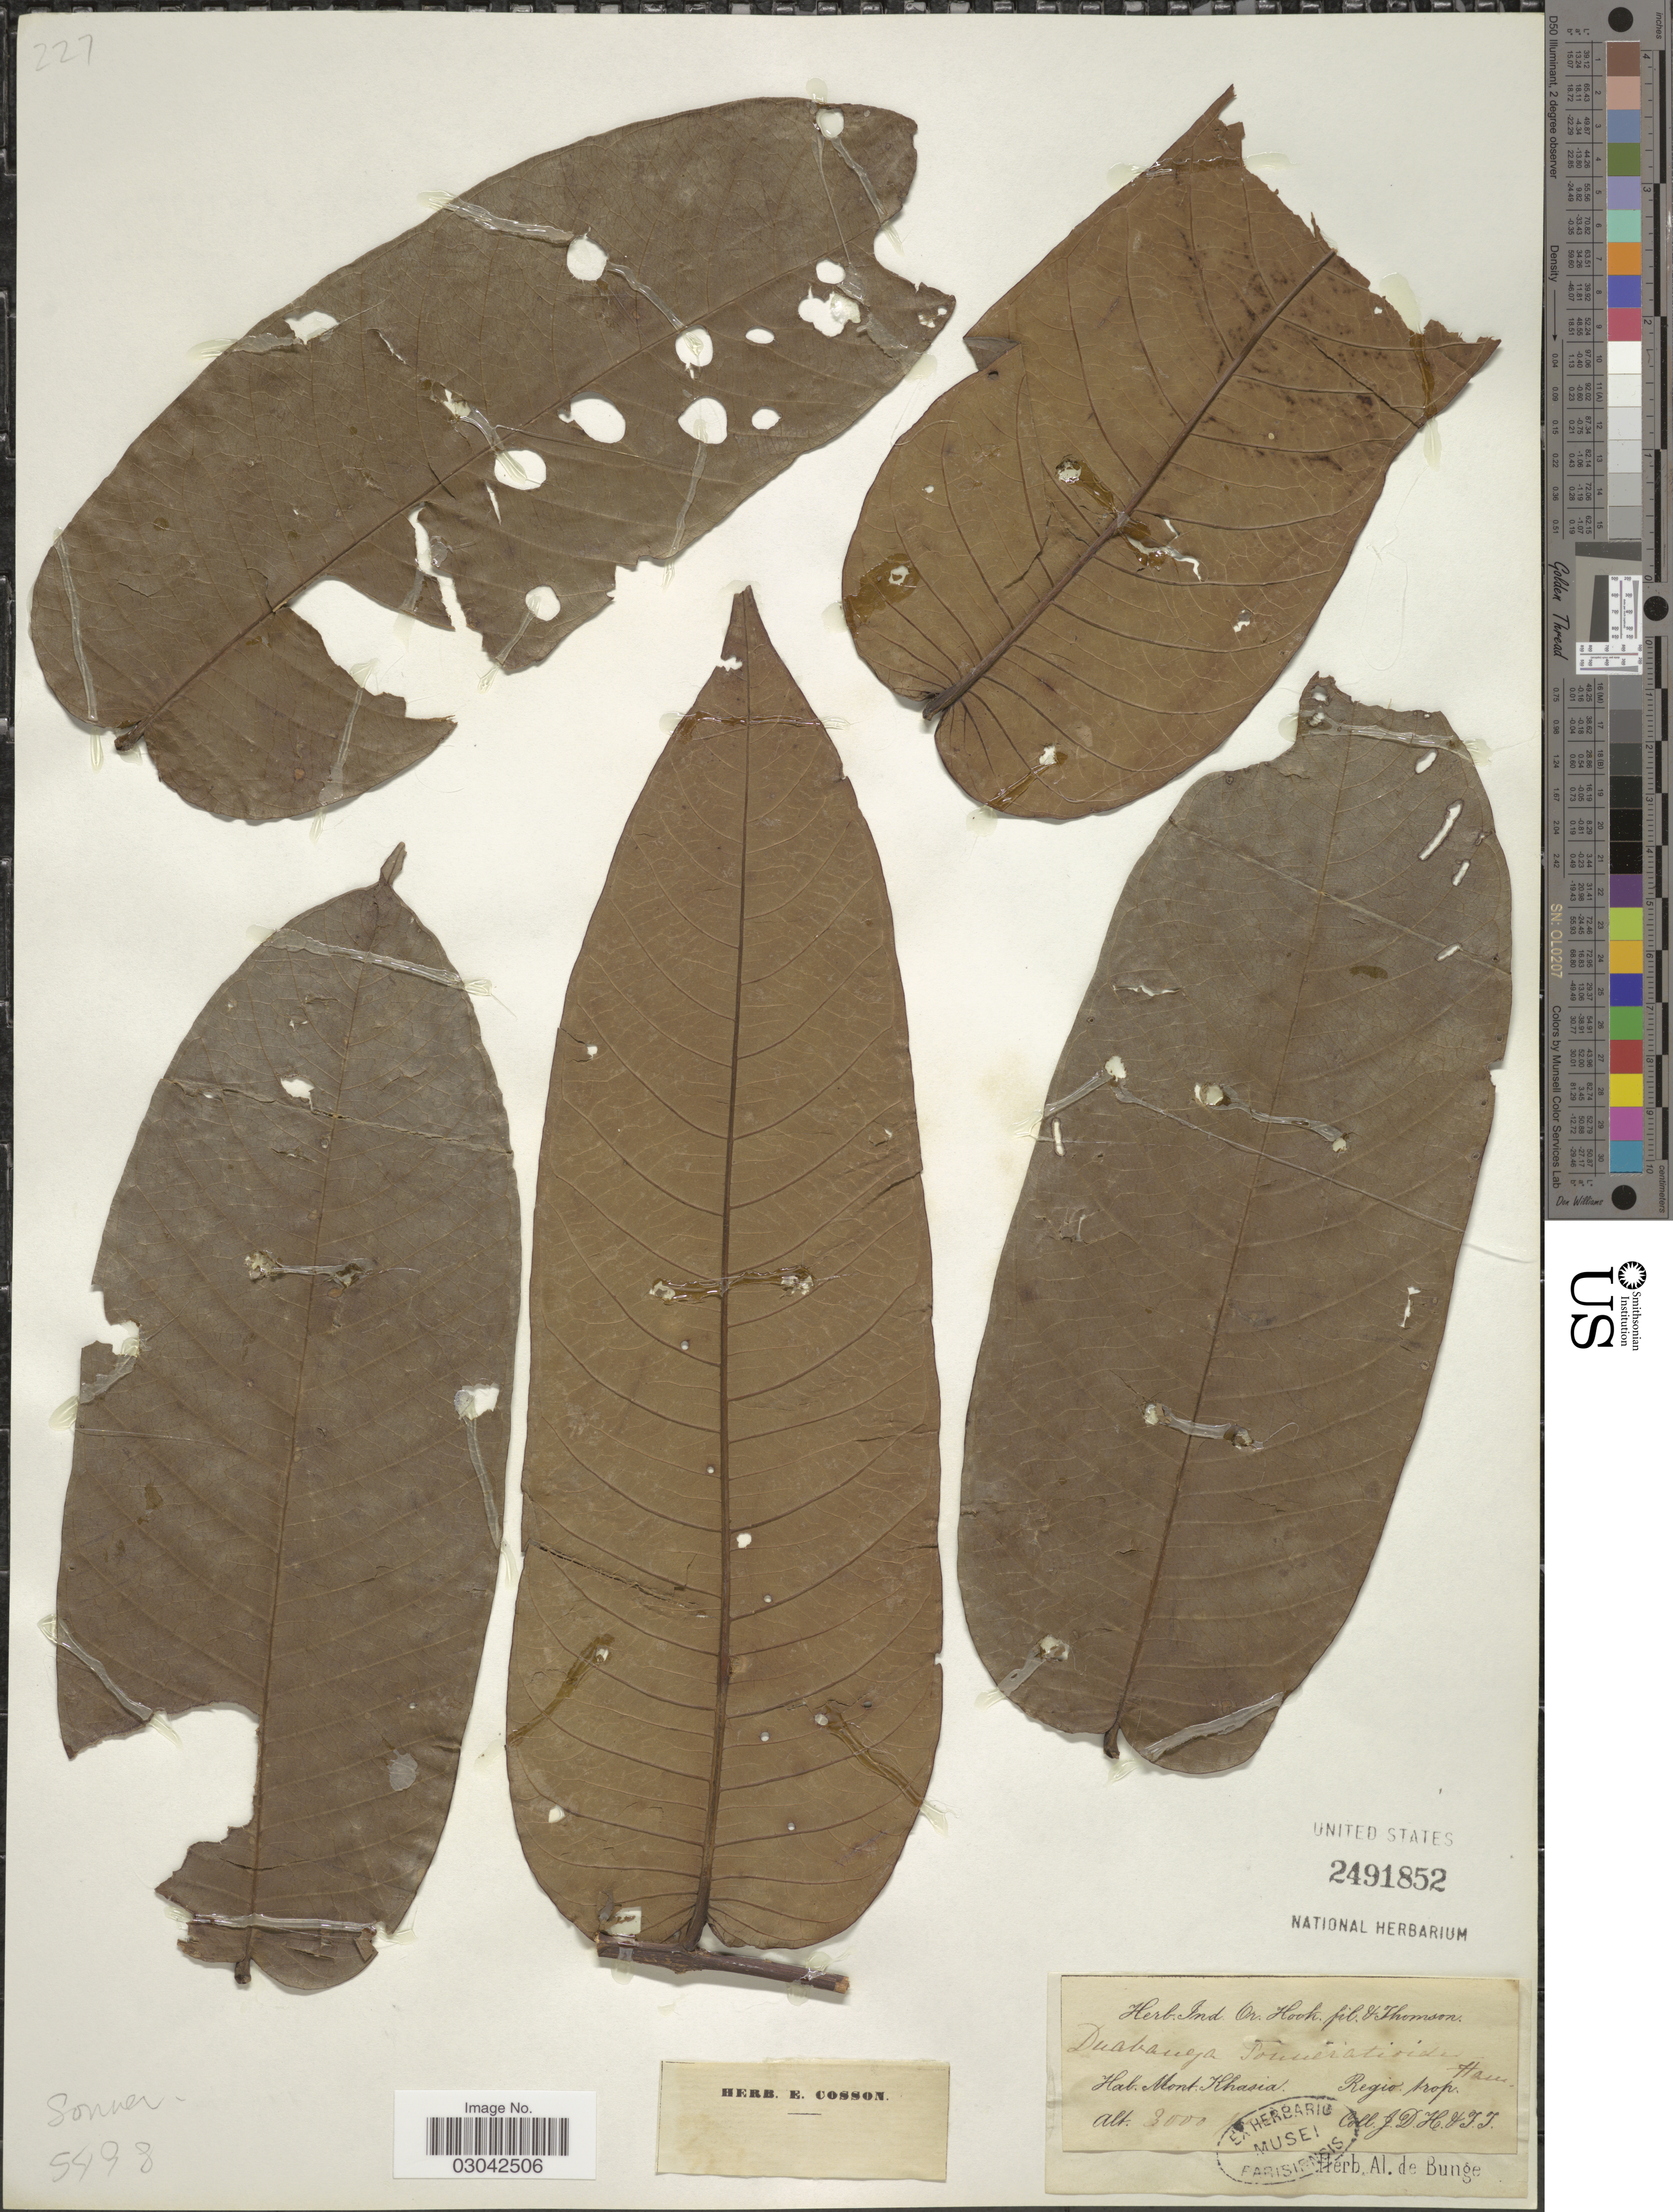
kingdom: Plantae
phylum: Tracheophyta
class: Magnoliopsida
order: Myrtales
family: Lythraceae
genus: Duabanga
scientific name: Duabanga grandiflora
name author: (Roxb. ex DC.) Walp.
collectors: J. D. Hooker & T. Thomson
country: India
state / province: Meghalaya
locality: Mont. Khasia.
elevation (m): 914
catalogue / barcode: US 2491852